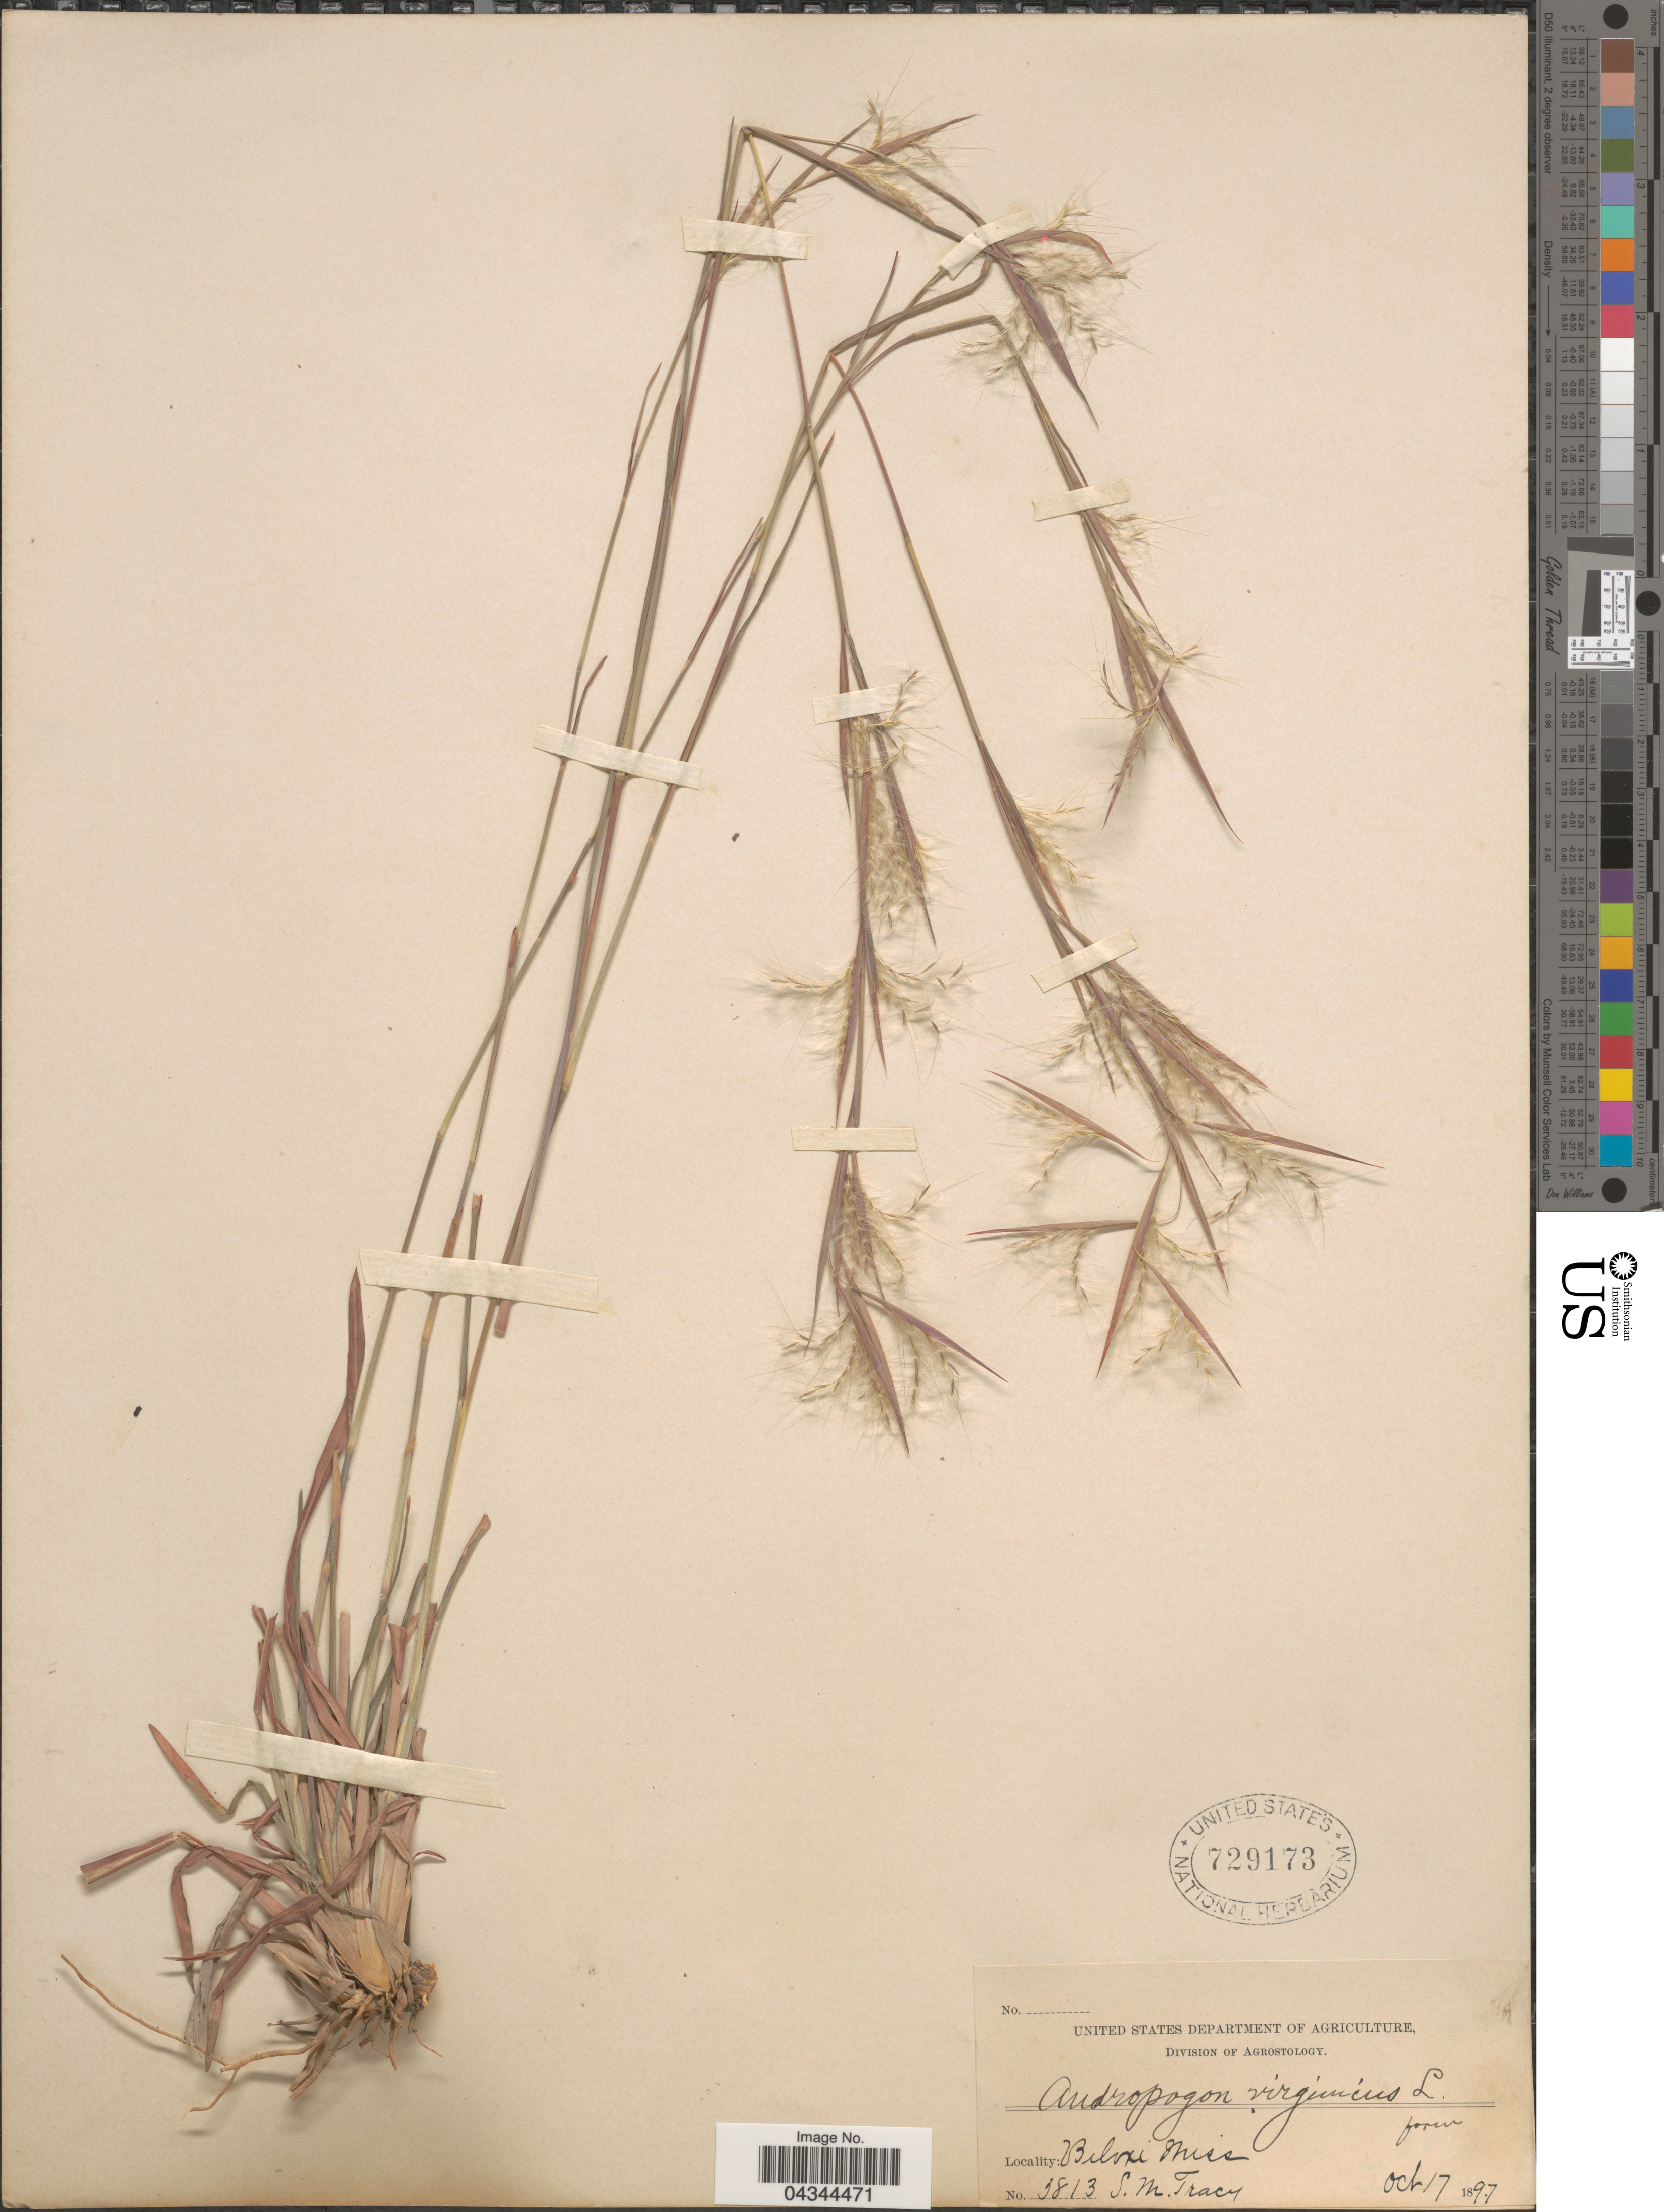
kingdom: Plantae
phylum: Tracheophyta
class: Liliopsida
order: Poales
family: Poaceae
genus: Andropogon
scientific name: Andropogon virginicus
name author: L.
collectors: S. M. Tracy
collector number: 3813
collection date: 1897-10-17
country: United States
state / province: Mississippi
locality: Biloxi.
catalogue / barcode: US 729173